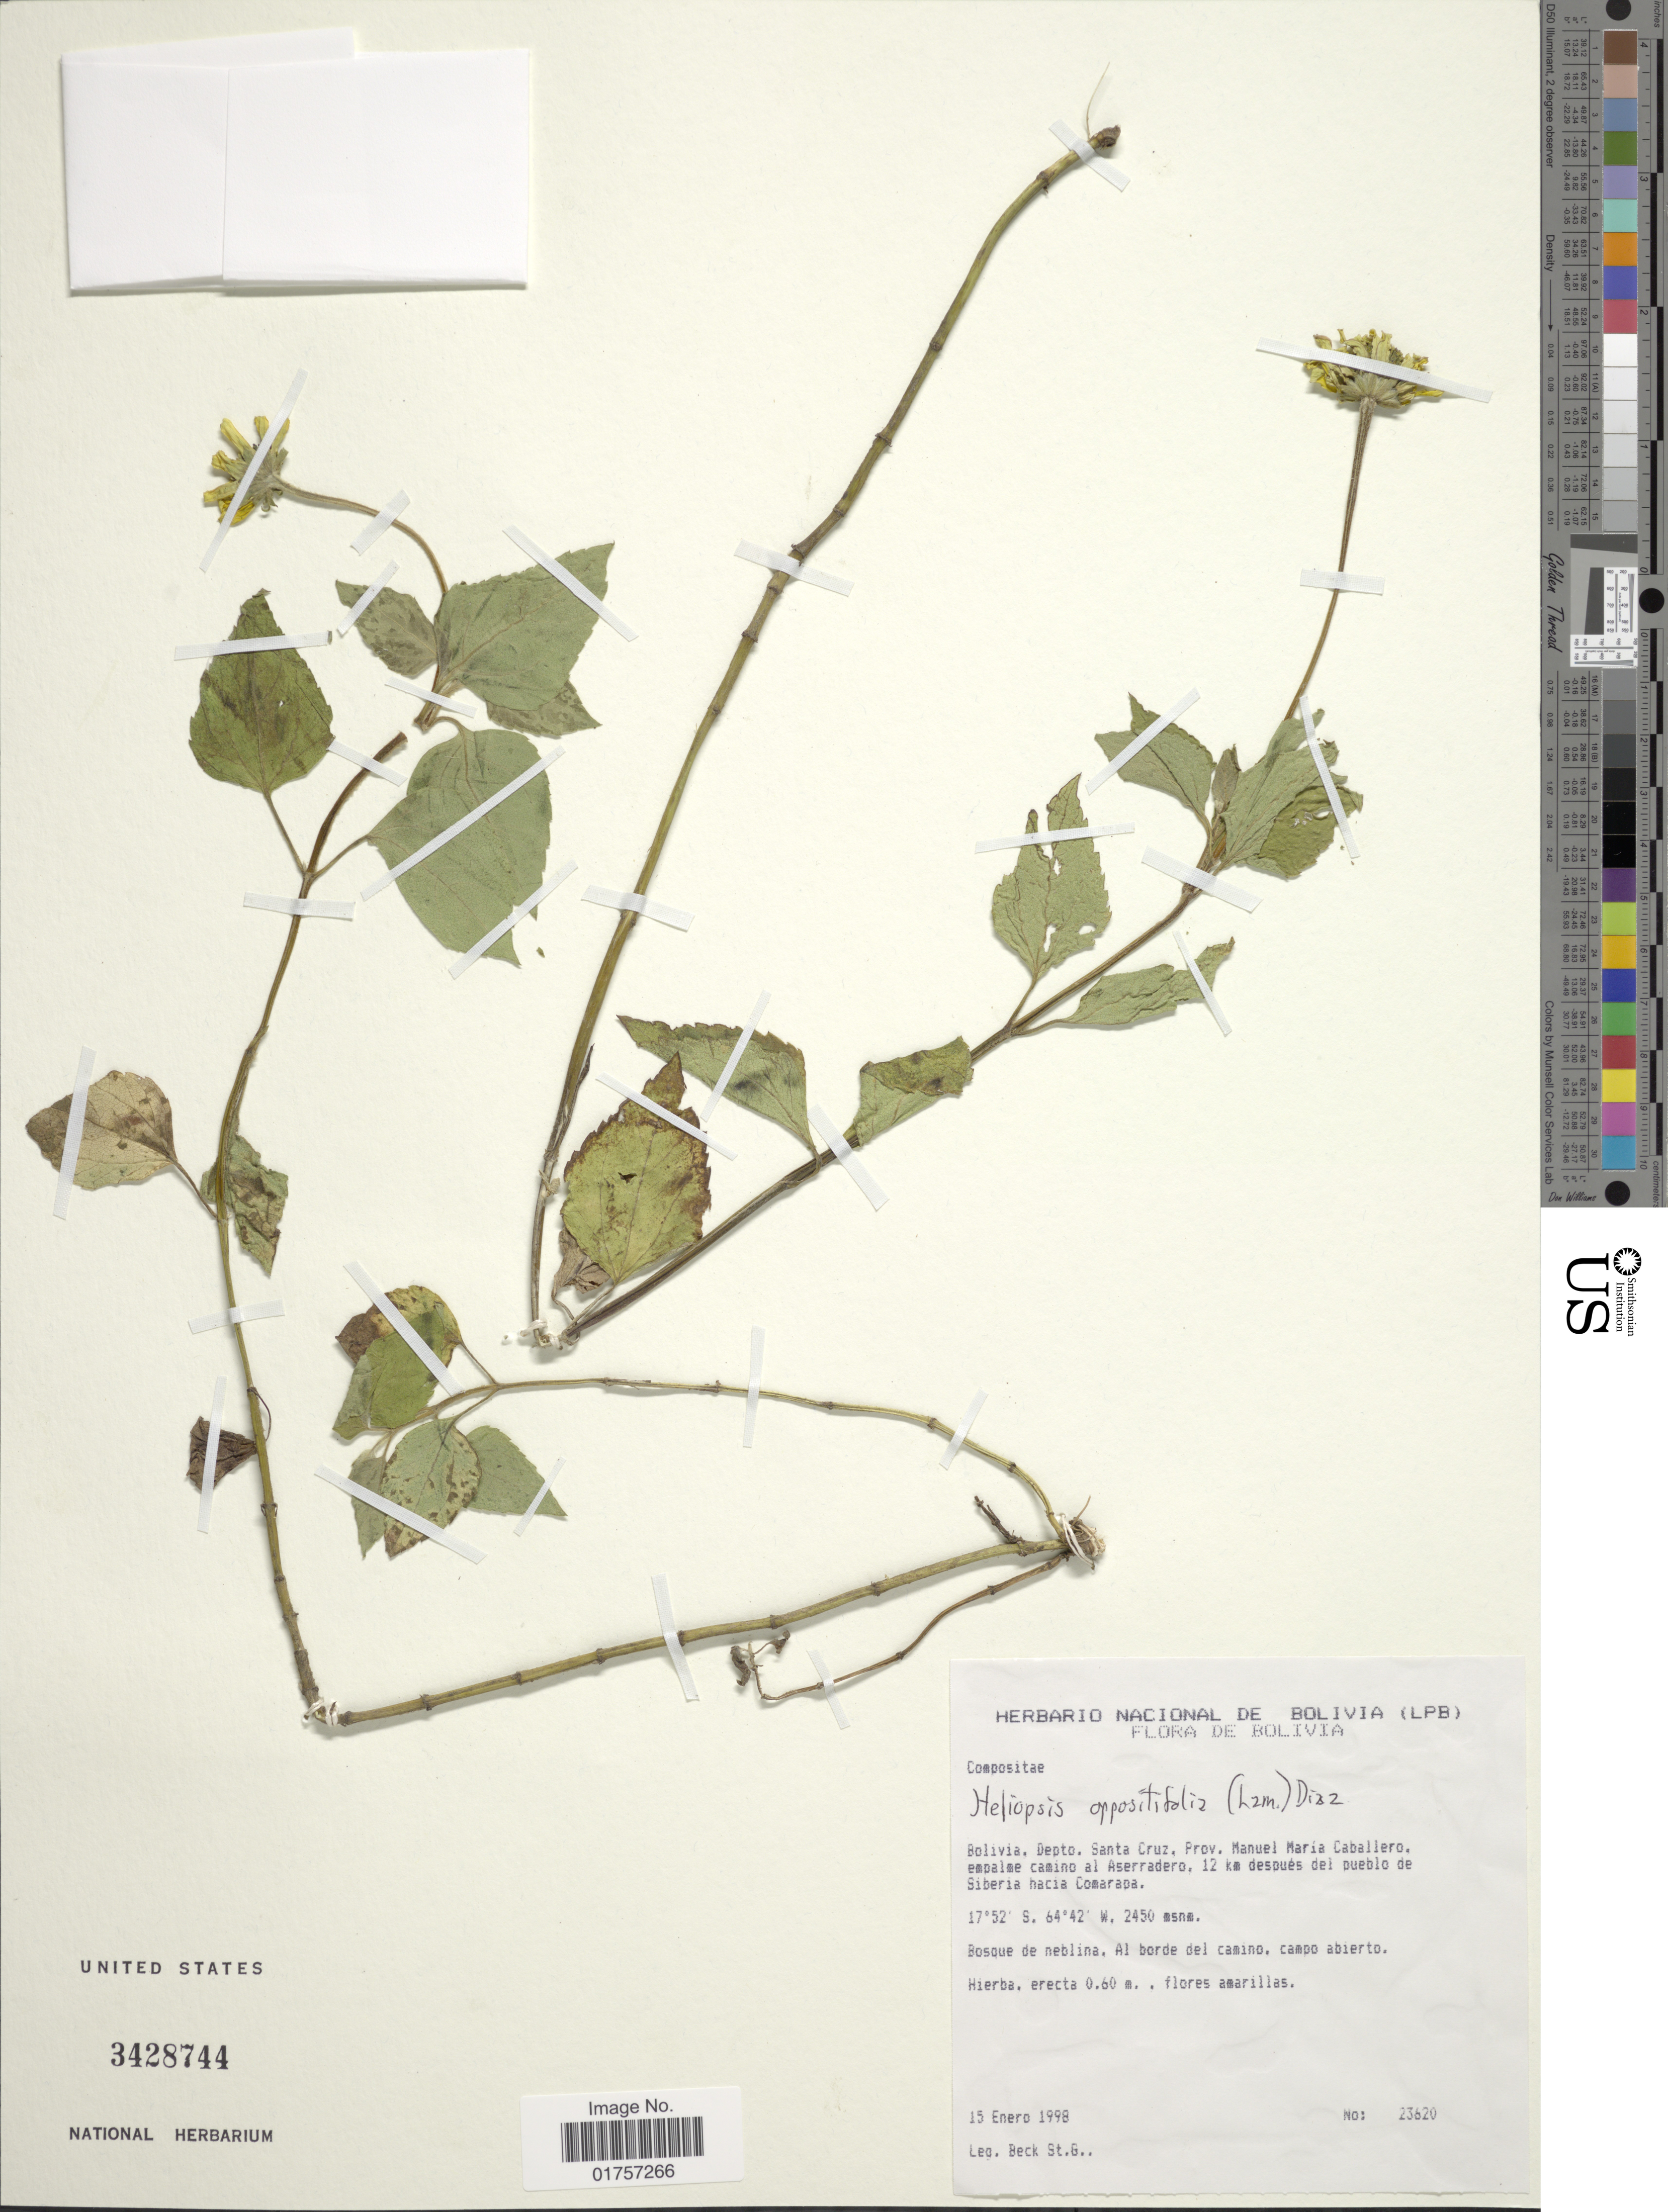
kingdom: Plantae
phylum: Tracheophyta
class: Magnoliopsida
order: Asterales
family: Asteraceae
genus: Heliopsis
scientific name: Heliopsis buphthalmoides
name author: (Jacq.) Dunal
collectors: S. G. Beck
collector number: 23620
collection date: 1998-01-15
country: Bolivia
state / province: Santa Cruz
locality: Prov. Manuel María Caballero, empalme camino al Aserradero, 12 km después del pueblo de Siberia hacia Comarapa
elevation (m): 2450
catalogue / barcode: US 3428744